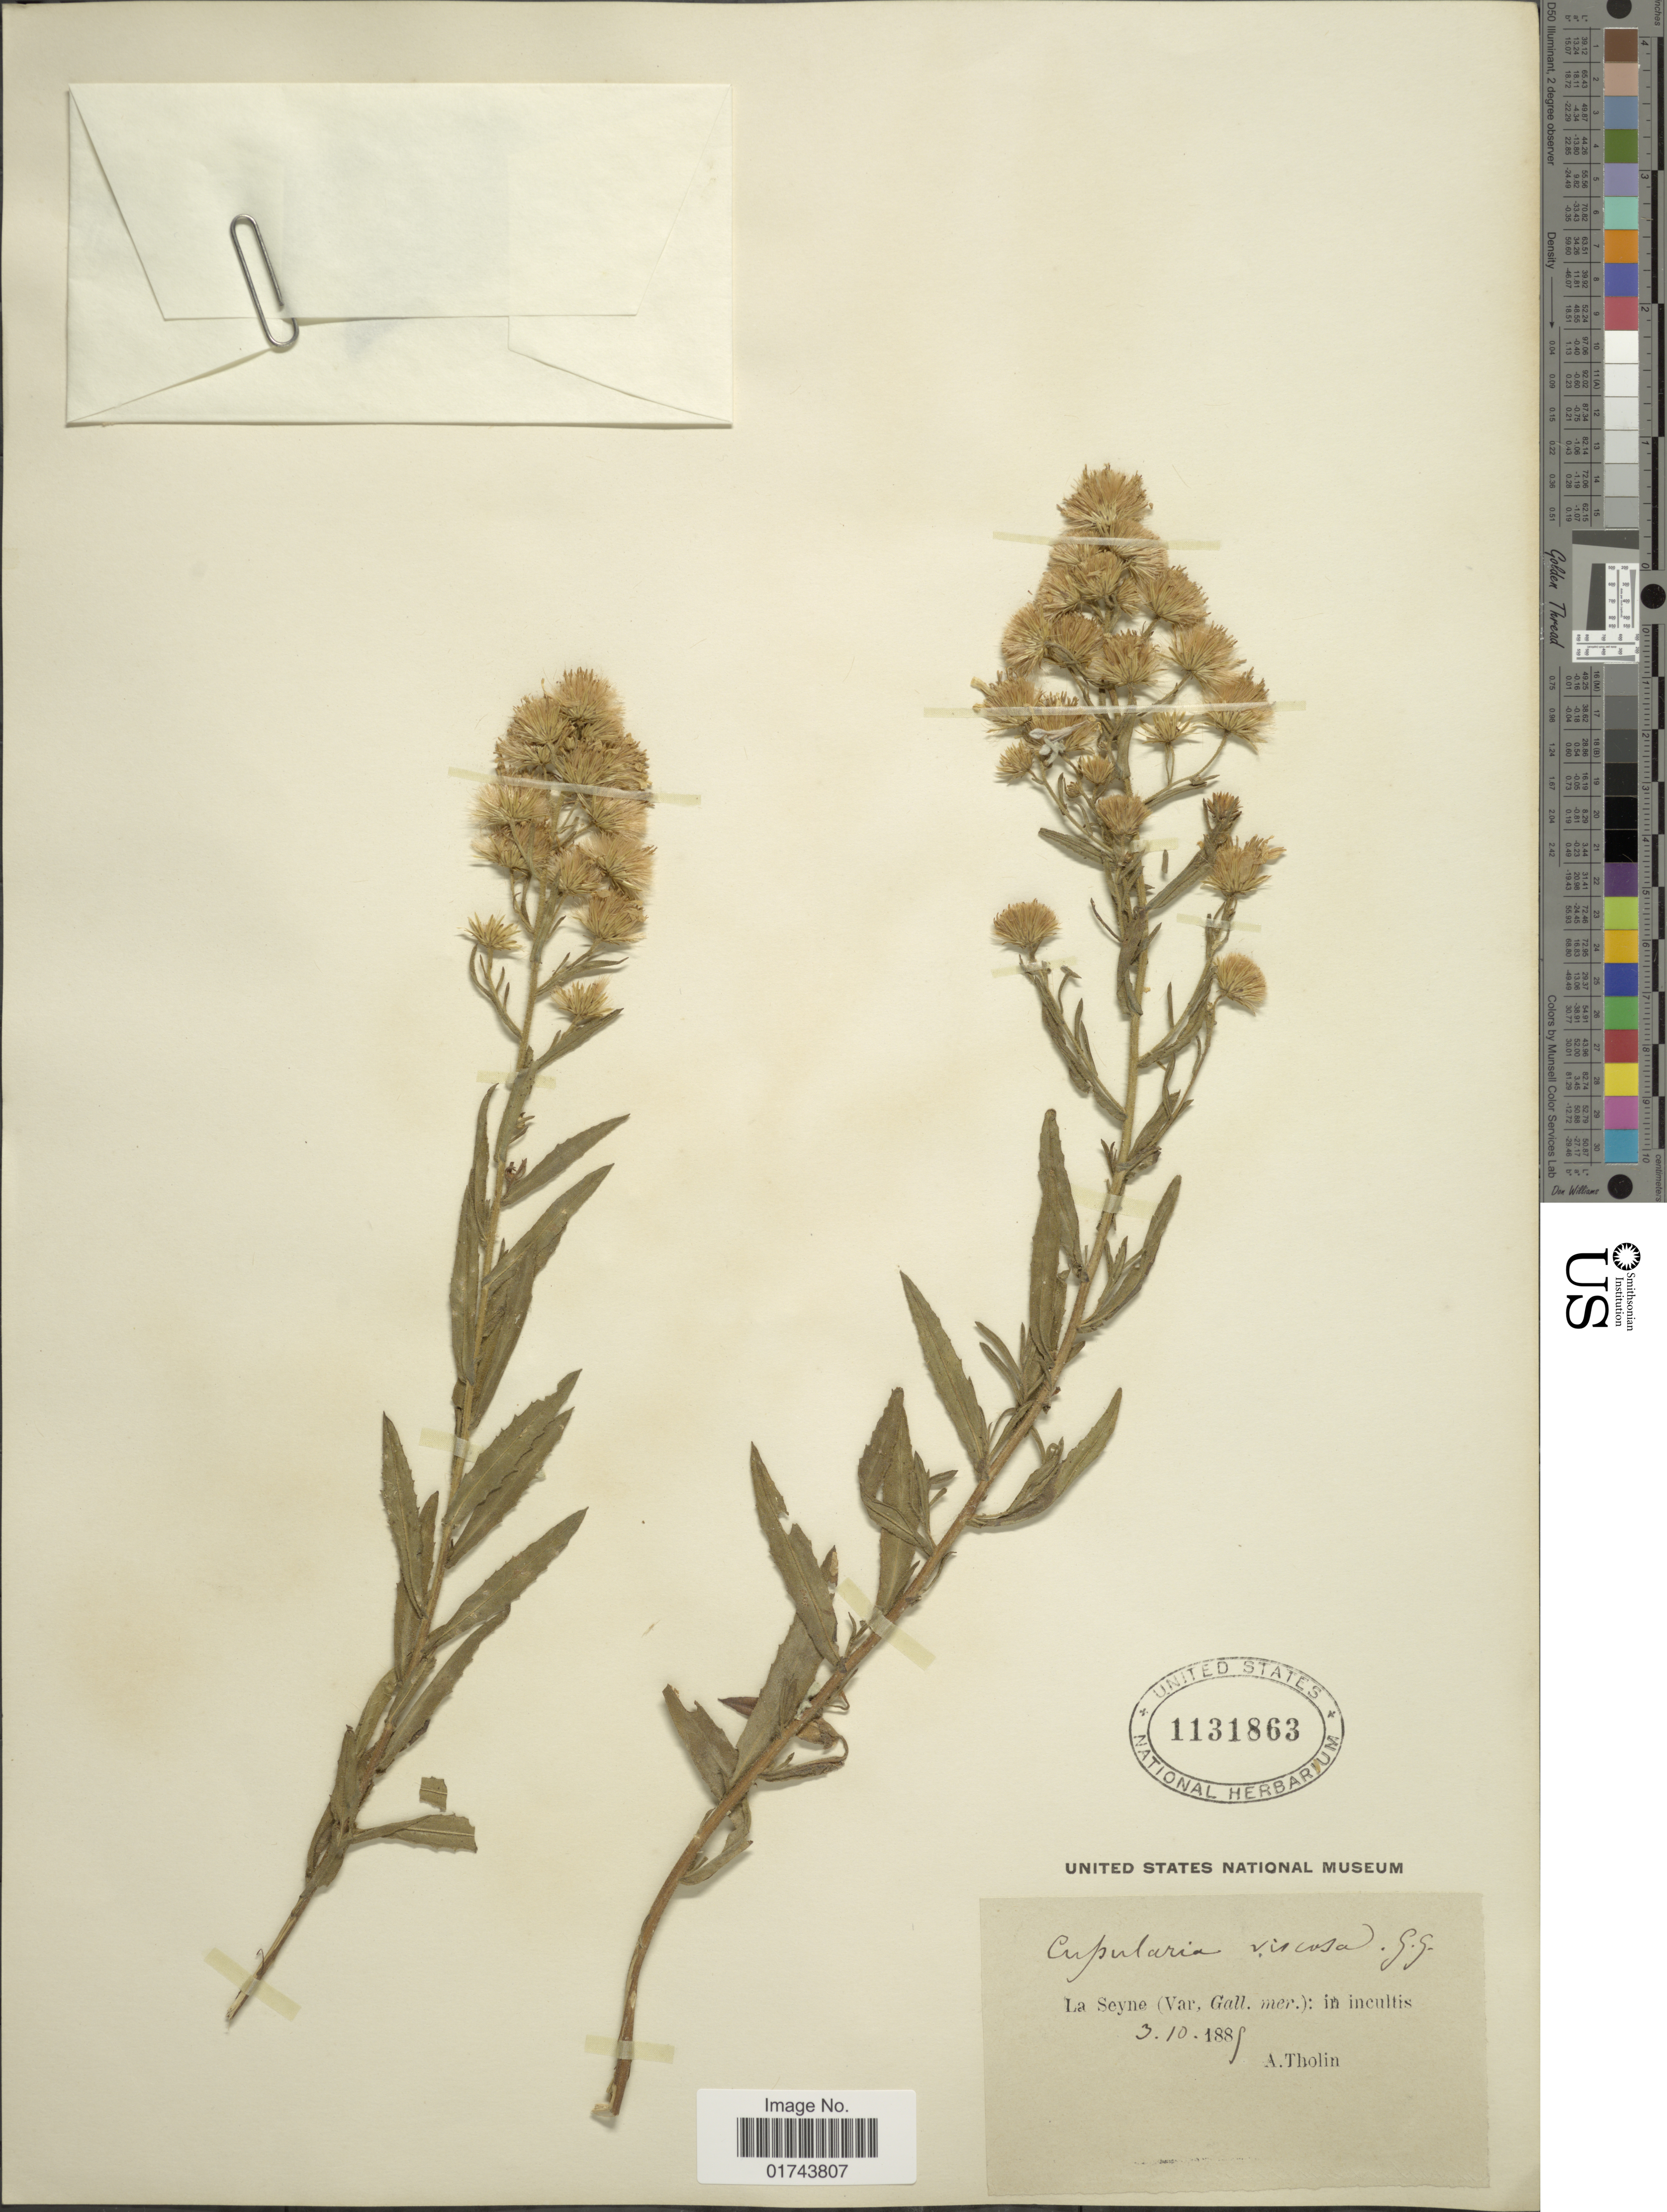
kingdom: Plantae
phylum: Tracheophyta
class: Magnoliopsida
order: Asterales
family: Asteraceae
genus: Inula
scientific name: Inula viscosa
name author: (L.) Aiton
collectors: A. Tholin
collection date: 1881-10-03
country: France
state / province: Provence-Alpes-Côte d'Azur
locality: La Seyne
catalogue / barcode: US 1131863